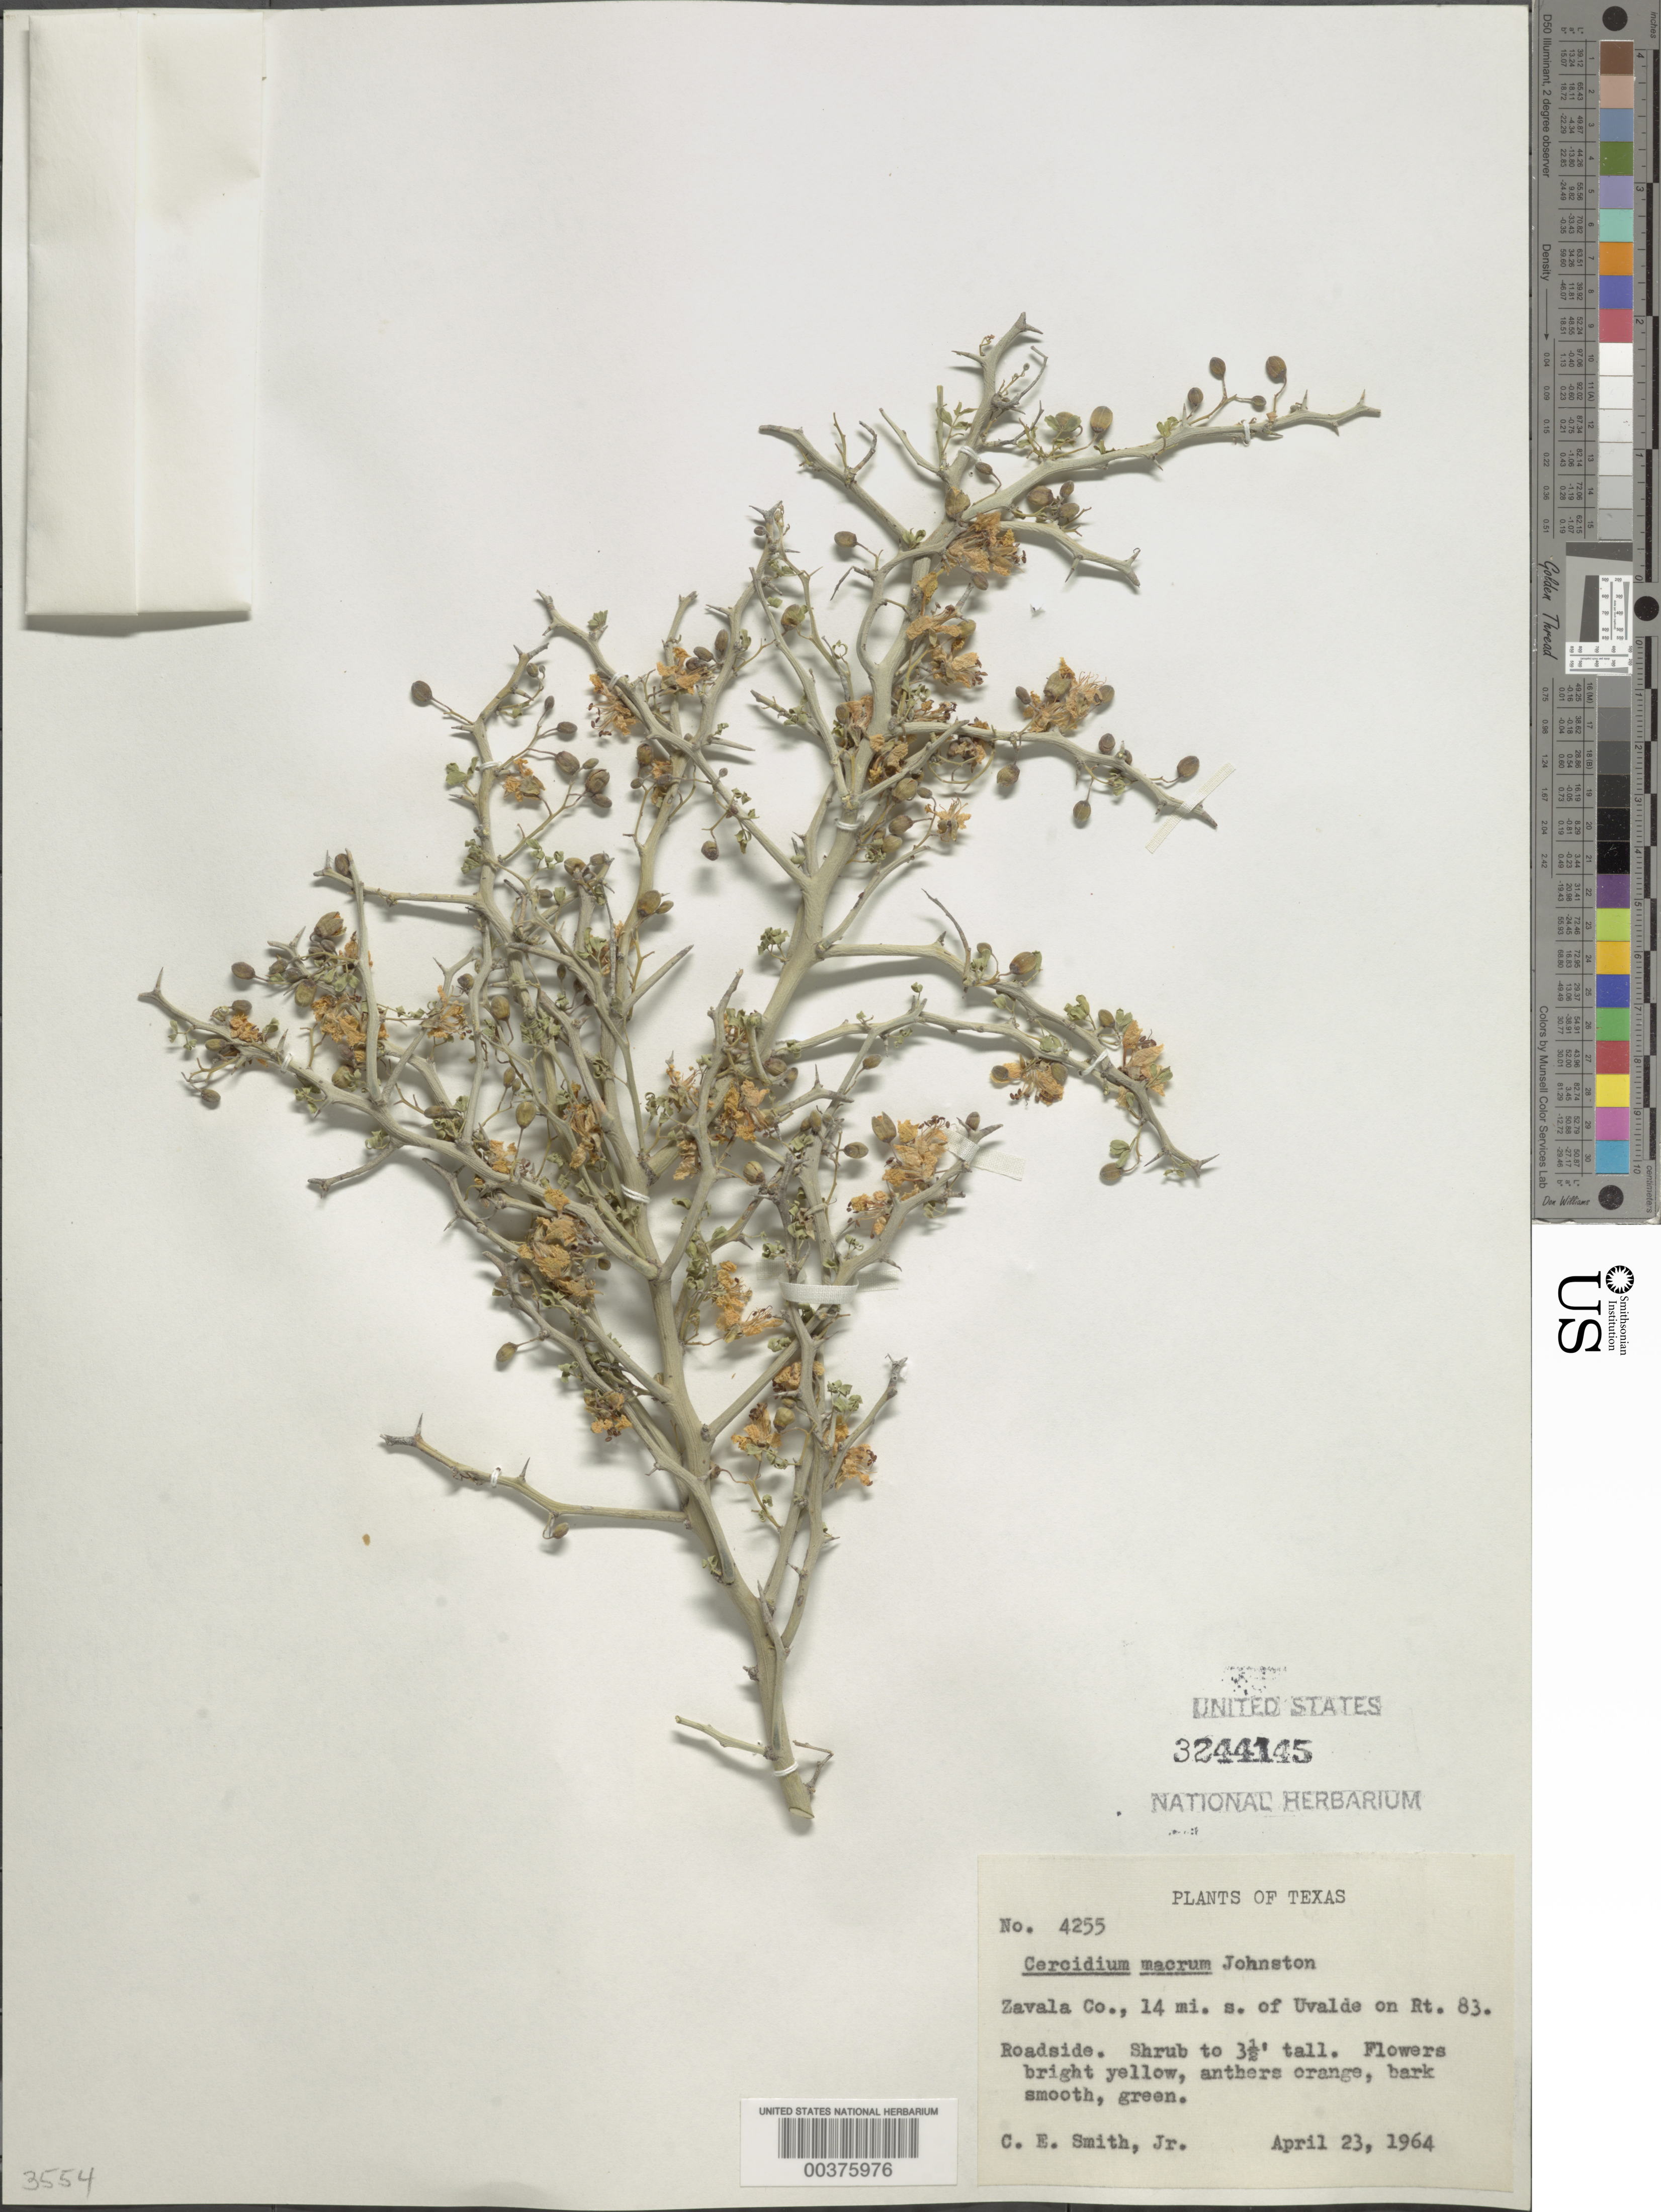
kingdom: Plantae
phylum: Tracheophyta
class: Magnoliopsida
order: Fabales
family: Fabaceae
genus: Parkinsonia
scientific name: Parkinsonia texana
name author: (A. Gray) S. Watson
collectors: C. E. Smith Jr.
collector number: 4255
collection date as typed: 23 Apr 1964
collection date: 1964-04-23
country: United States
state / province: Texas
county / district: Zavala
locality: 14 mi s of uvalde on rt 83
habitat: Roadside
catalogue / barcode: US 3244145